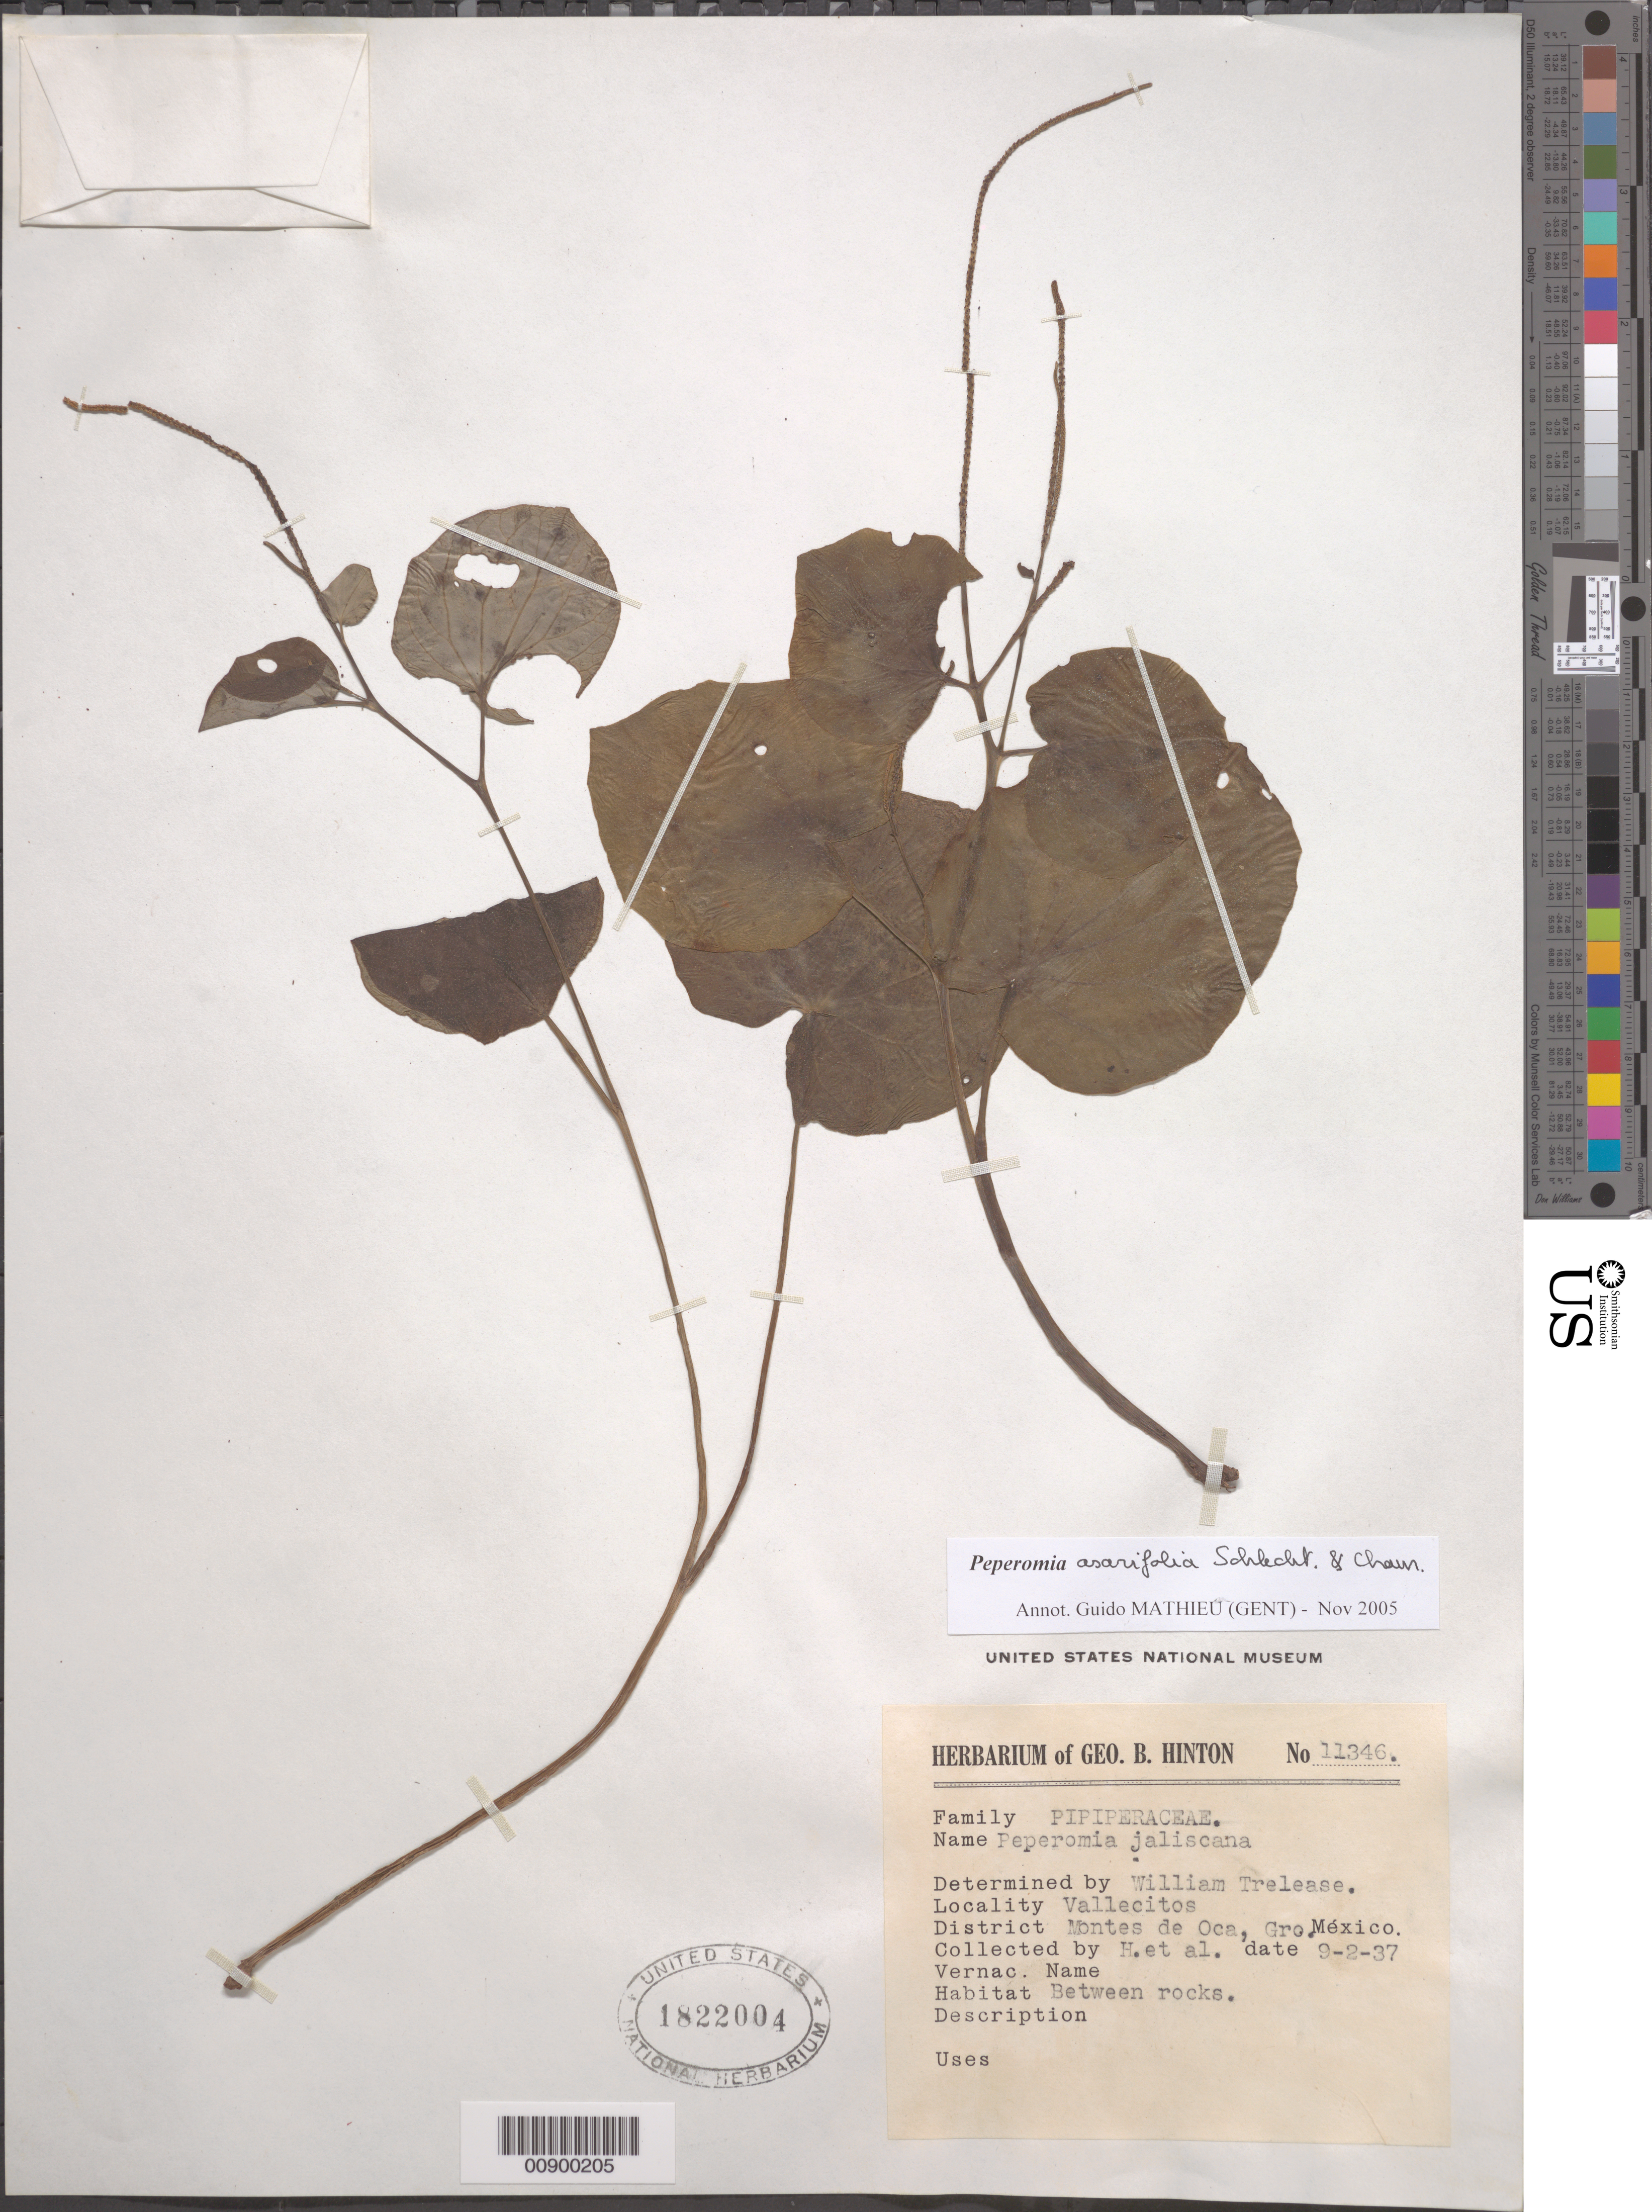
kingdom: Plantae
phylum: Tracheophyta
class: Magnoliopsida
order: Piperales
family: Piperaceae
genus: Peperomia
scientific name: Peperomia asarifolia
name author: Schltdl. & Cham.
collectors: G. B. Hinton & et al.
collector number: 11346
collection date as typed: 02 Sep 1937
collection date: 1937-09-02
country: Mexico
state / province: Guerrero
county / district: Montes de Oca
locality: Vallecitos, District Montes de Oca, Guerrero.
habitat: Between rocks.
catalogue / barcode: US 1822004